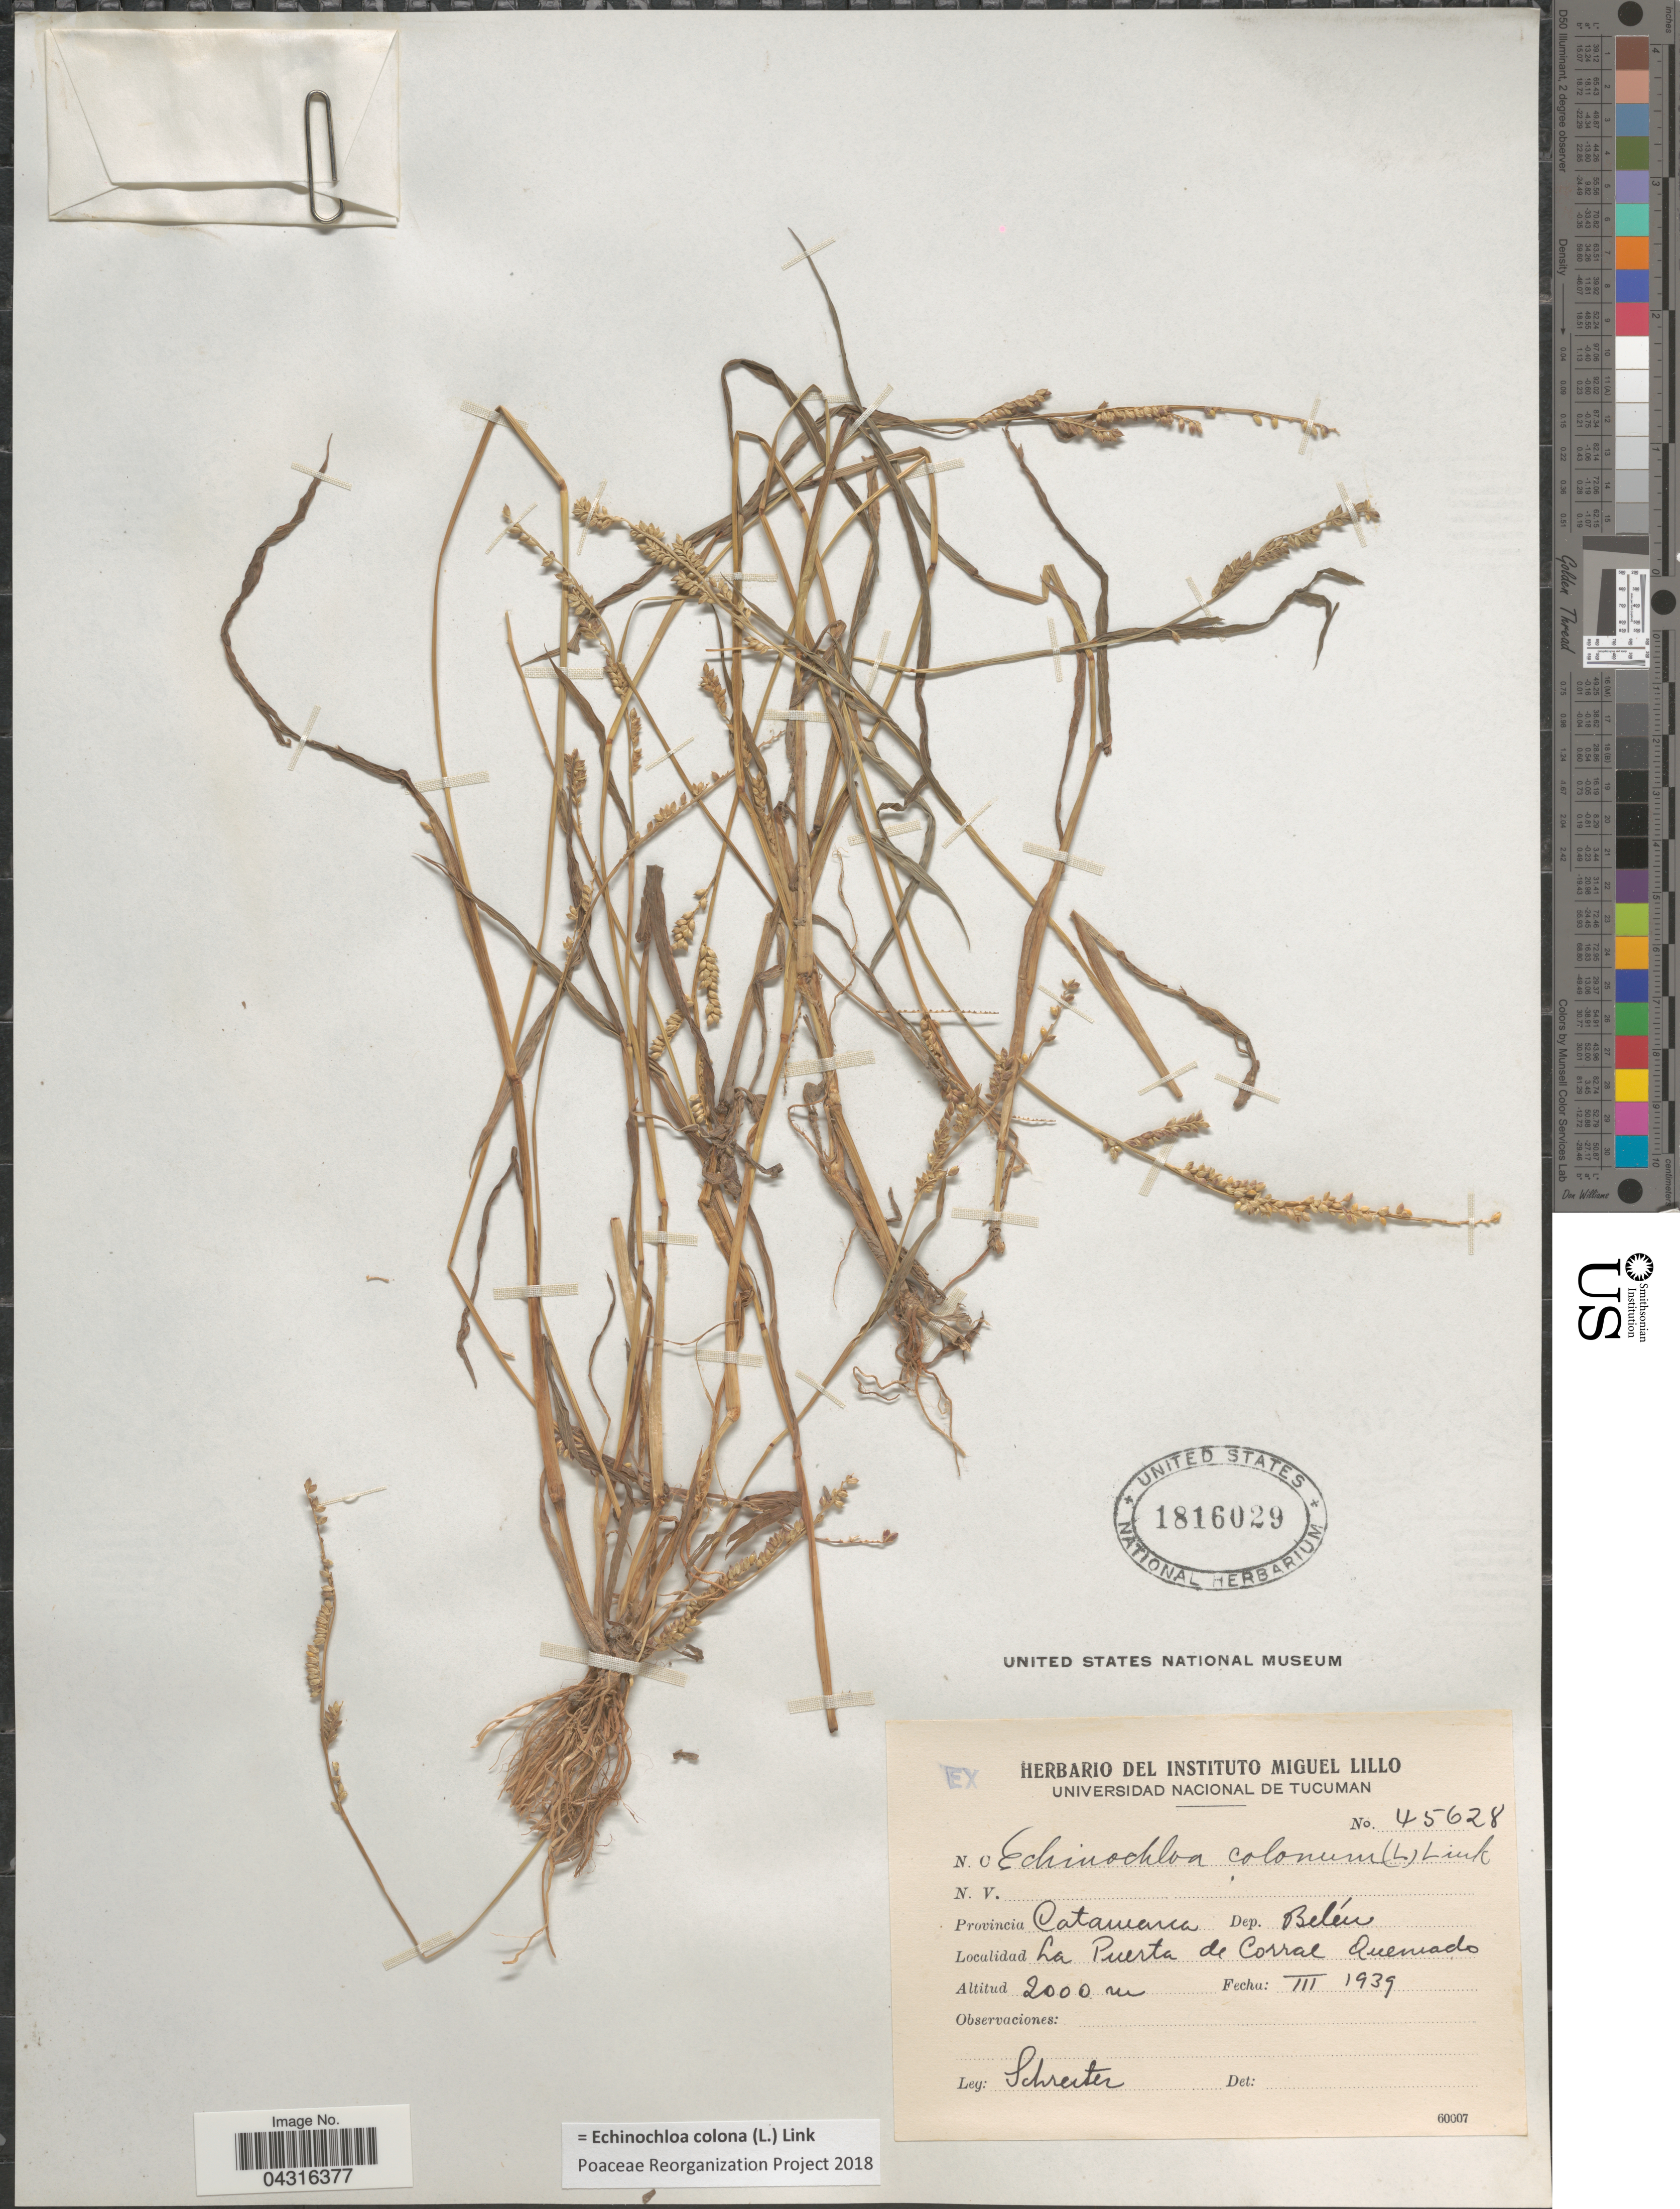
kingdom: Plantae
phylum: Tracheophyta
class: Liliopsida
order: Poales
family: Poaceae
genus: Echinochloa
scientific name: Echinochloa colona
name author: (L.) Link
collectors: -. Schreiter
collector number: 45628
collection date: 1939-03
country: Argentina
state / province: Catamarca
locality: Dep. Belén. La Puerta de Corral Quemado.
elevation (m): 2000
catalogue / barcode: US 1816029